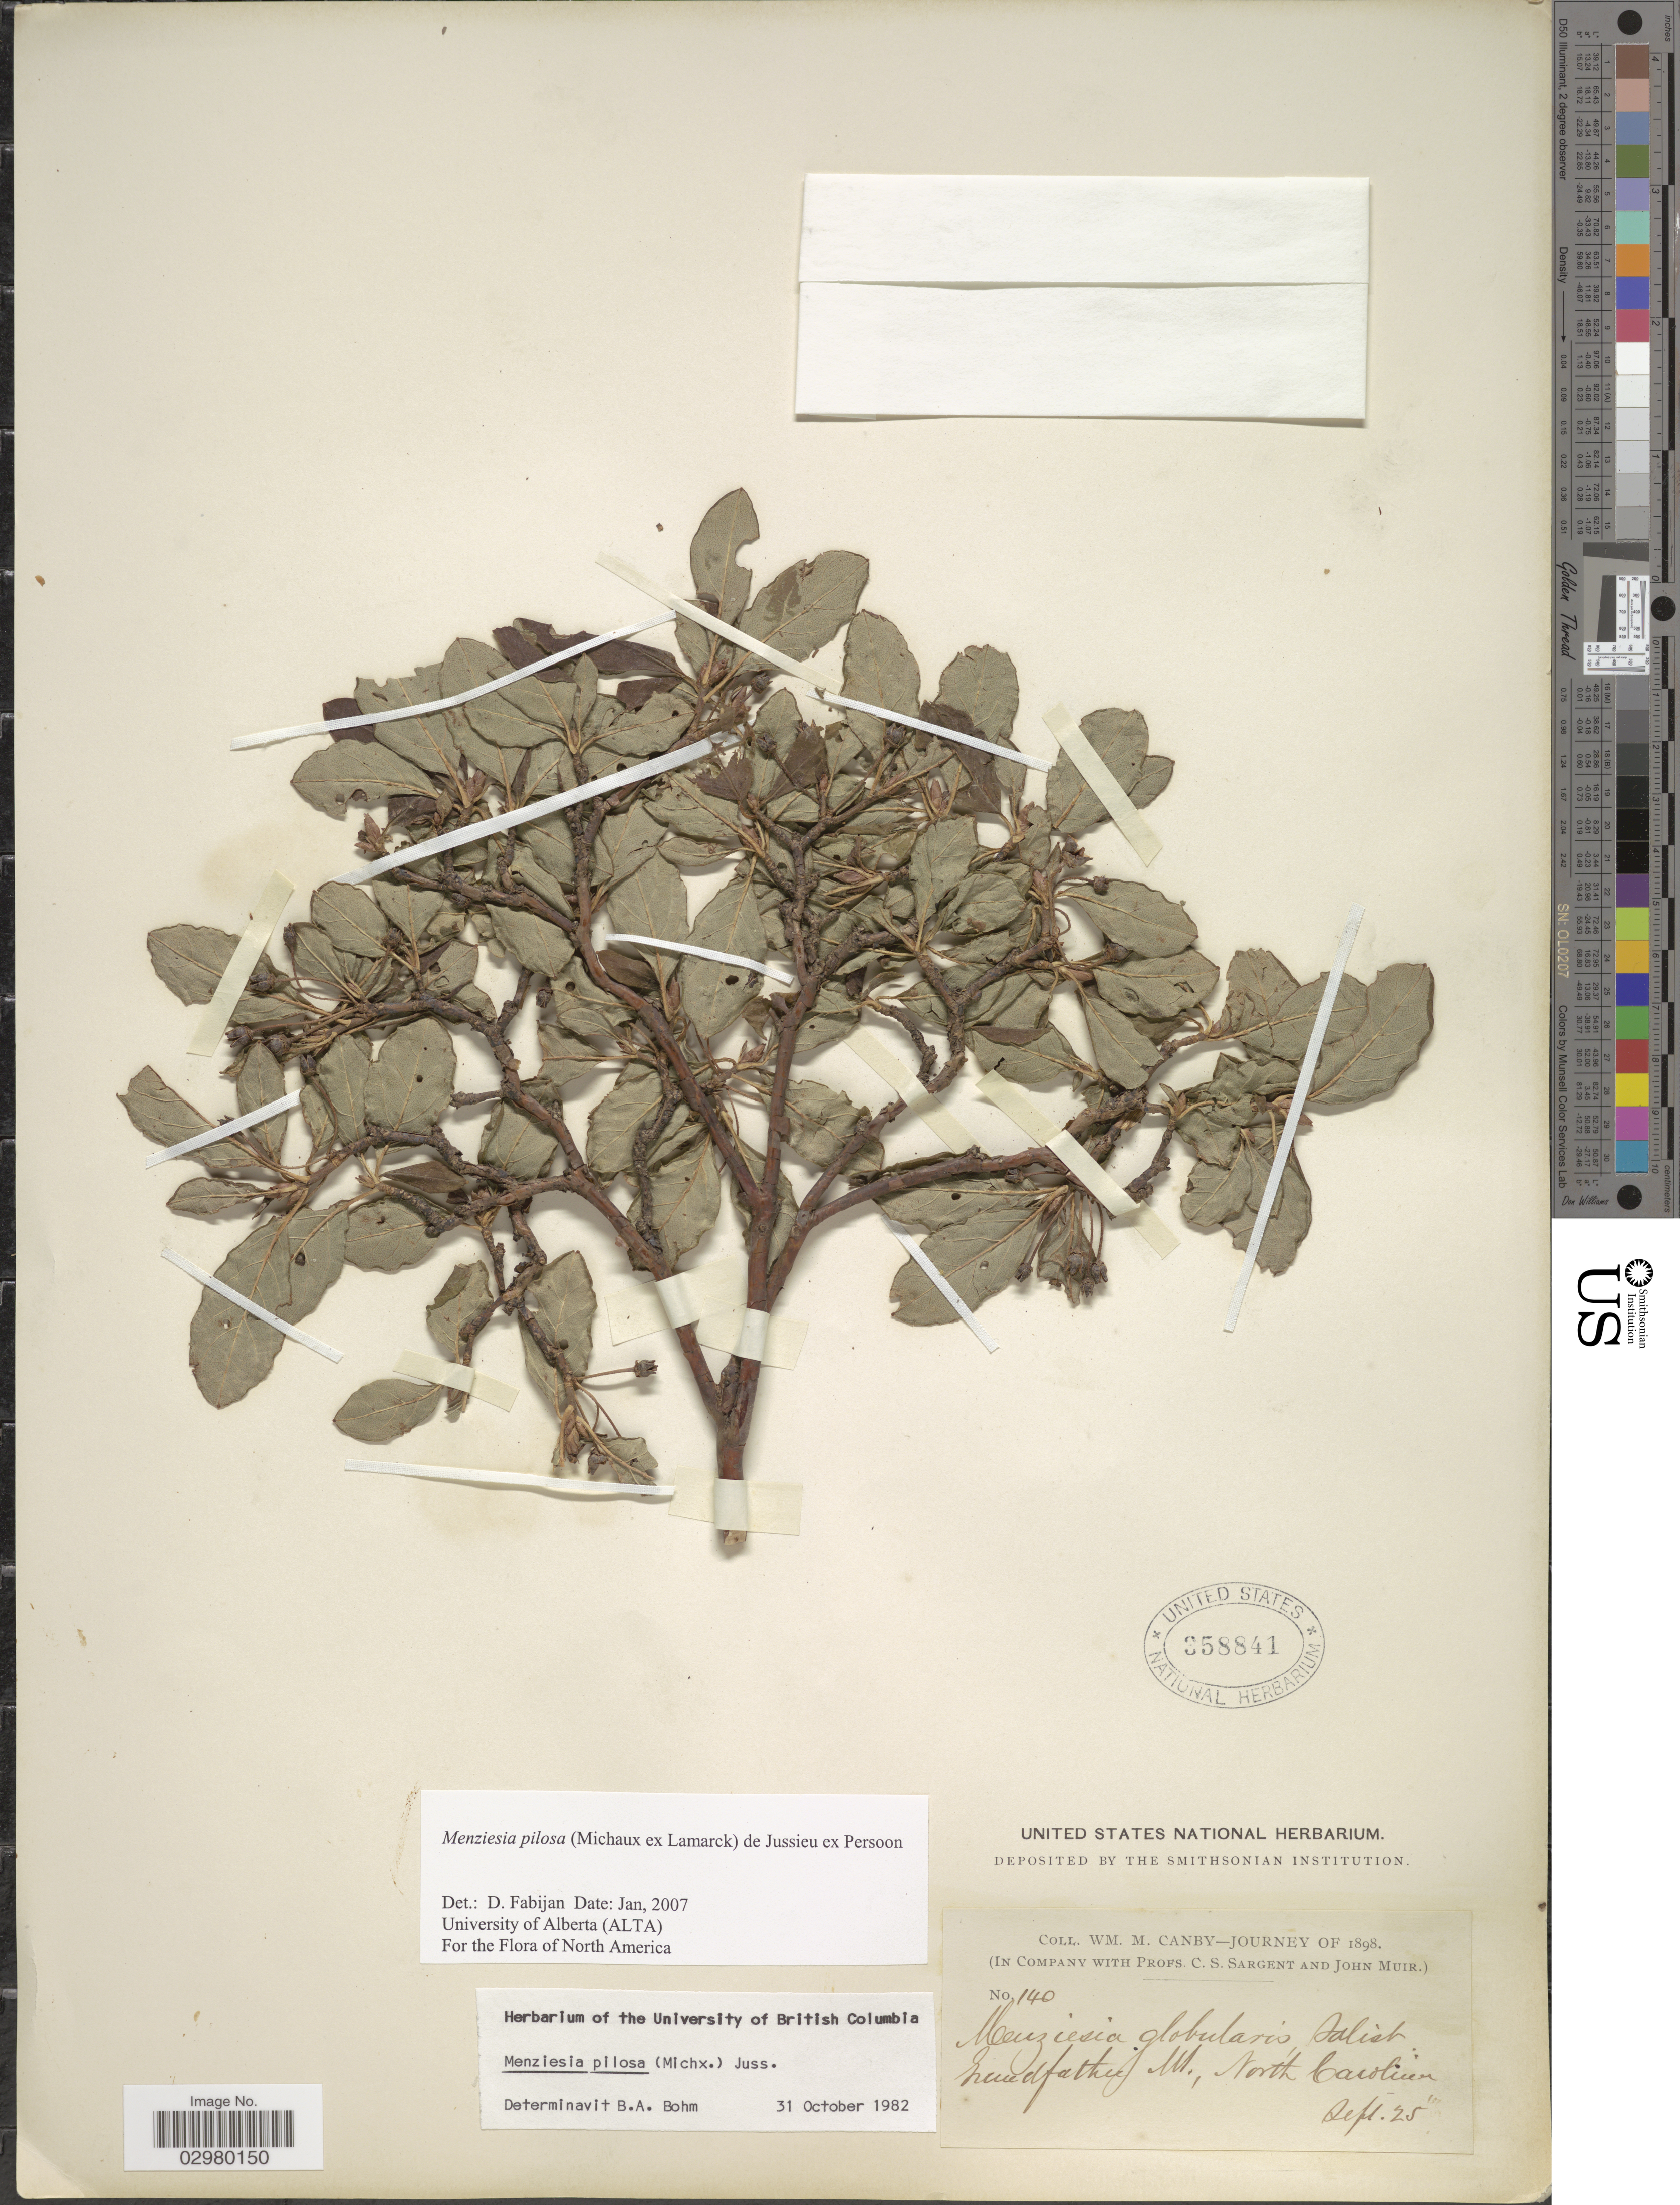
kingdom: Plantae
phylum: Tracheophyta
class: Magnoliopsida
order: Ericales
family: Ericaceae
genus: Menziesia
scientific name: Menziesia pilosa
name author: (Michx.) Juss.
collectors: W. M. Canby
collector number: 140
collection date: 1898-09-25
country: United States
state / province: North Carolina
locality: Grandfather Mt.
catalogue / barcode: US 358841